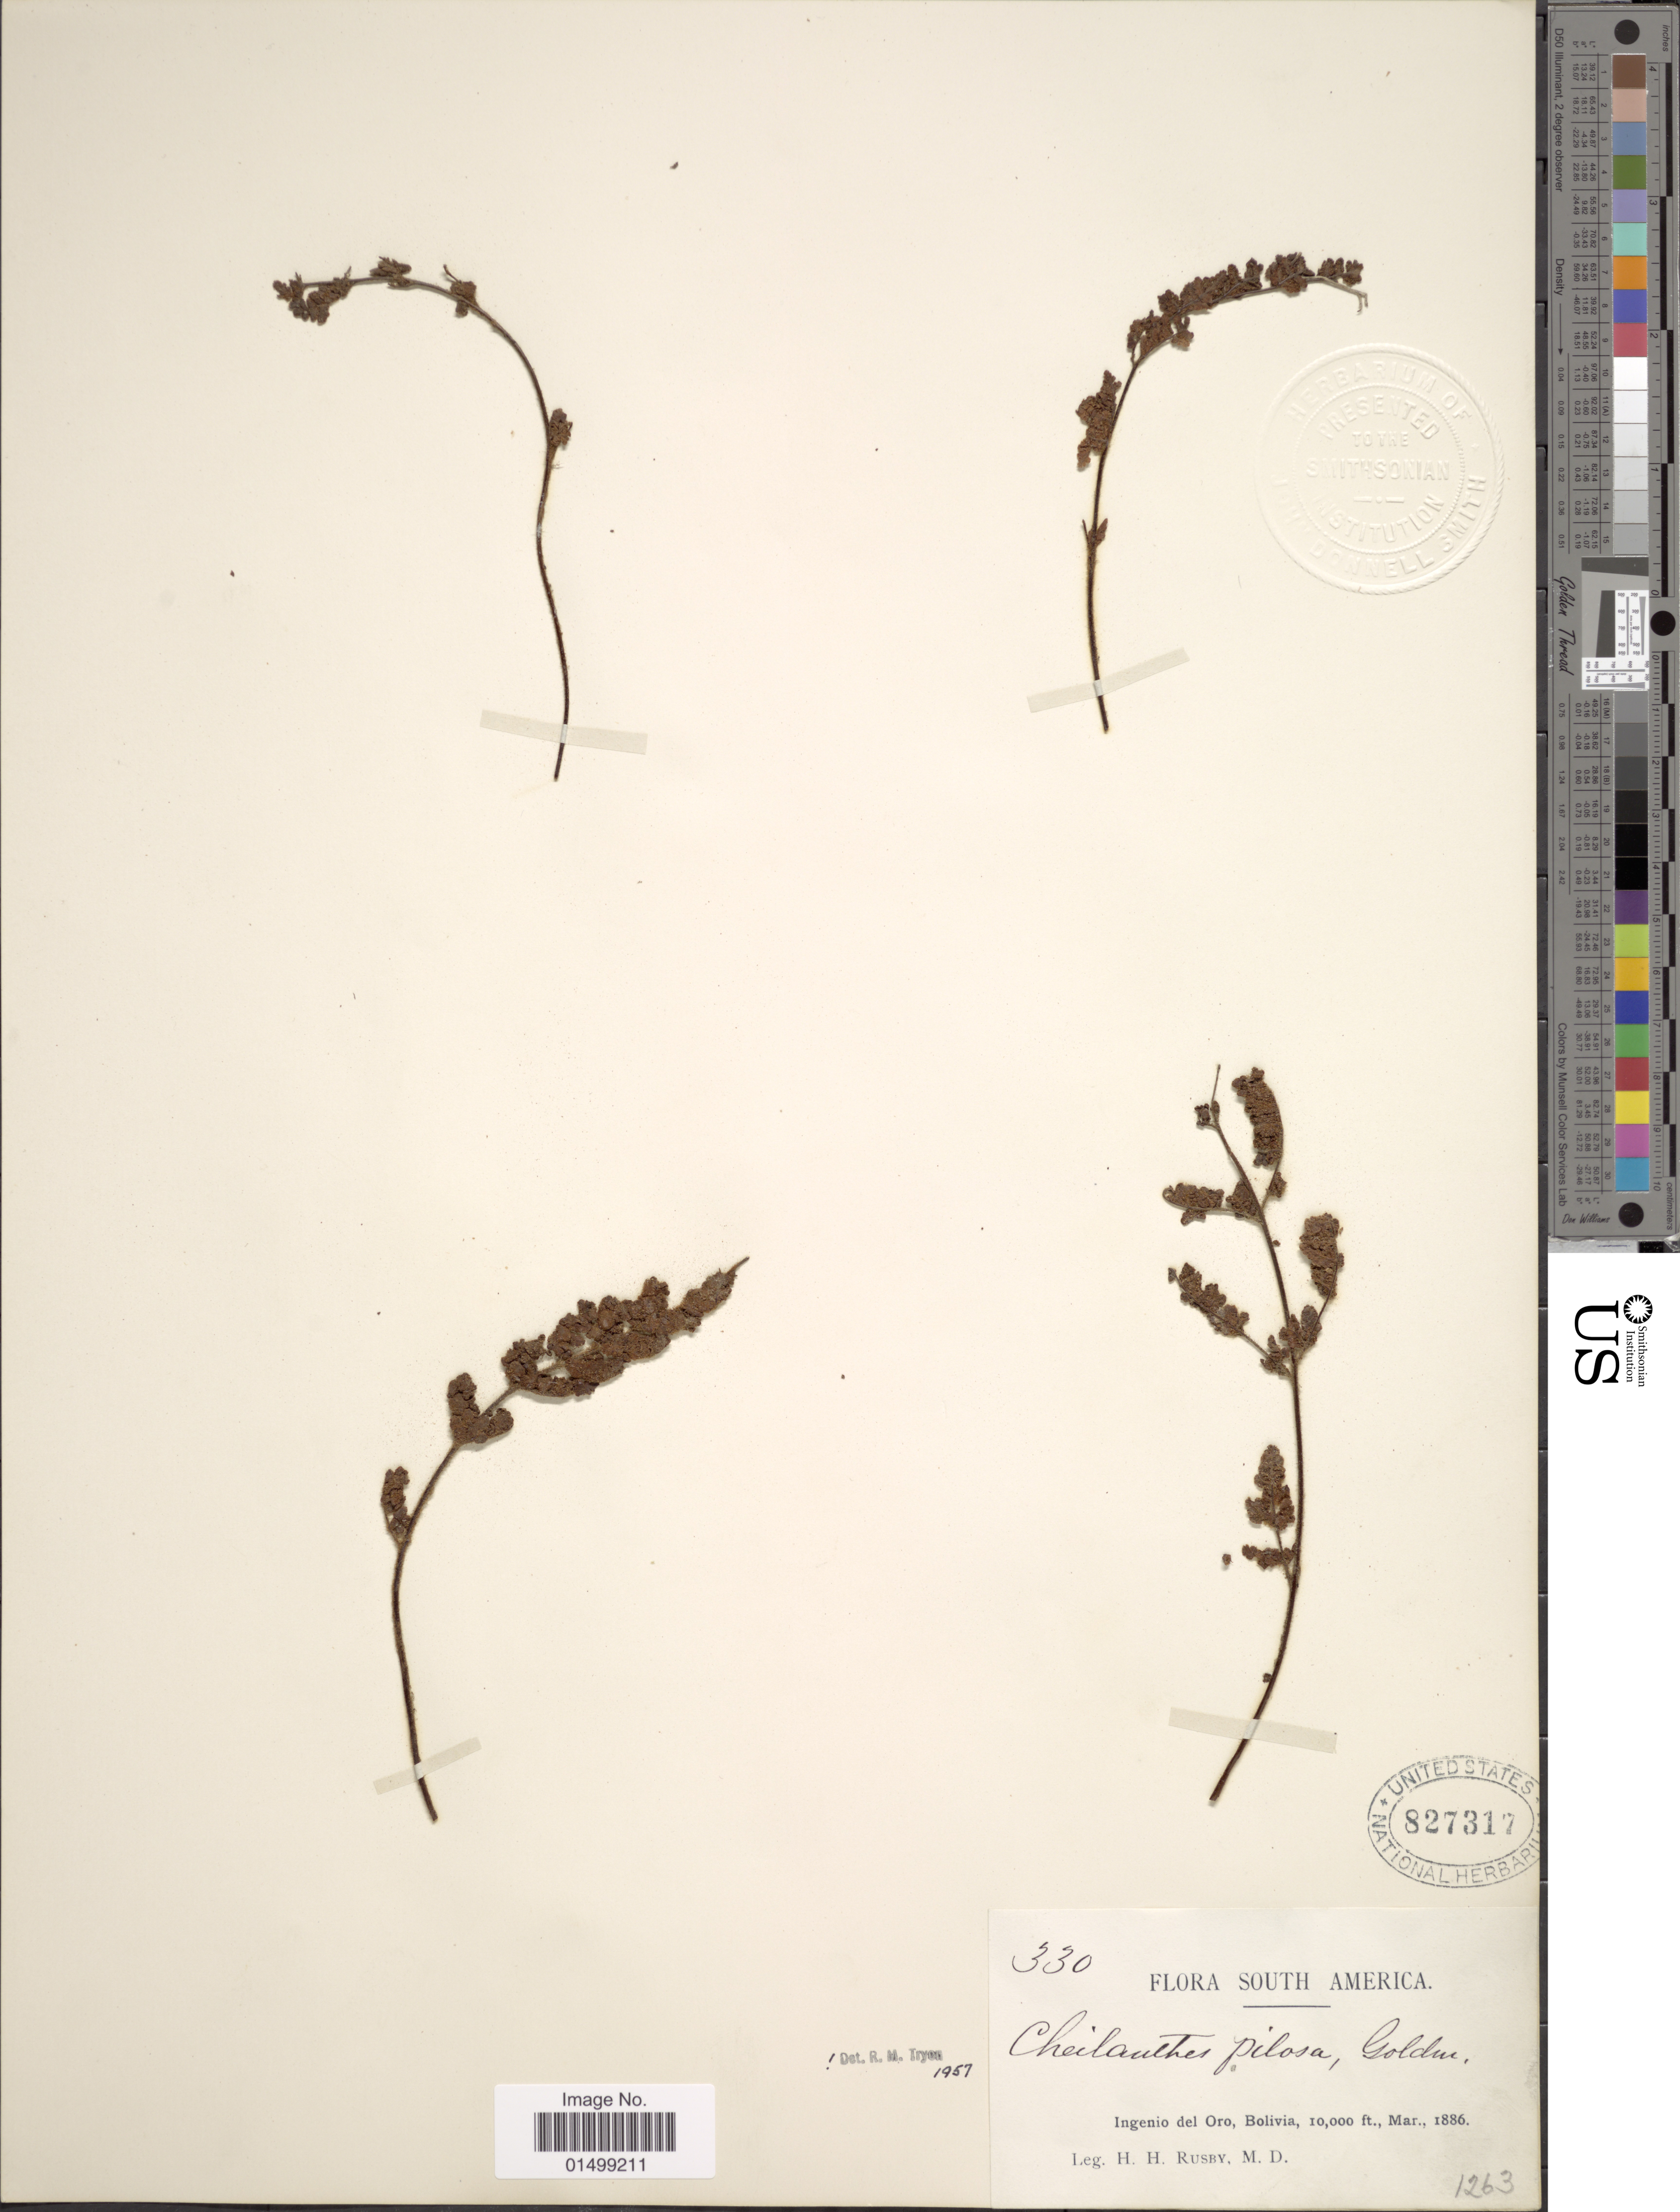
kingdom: Plantae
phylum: Tracheophyta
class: Polypodiopsida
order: Polypodiales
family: Pteridaceae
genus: Cheilanthes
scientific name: Cheilanthes pilosa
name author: Goldm.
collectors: H. H. Rusby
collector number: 330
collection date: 1886-03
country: Bolivia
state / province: Potosí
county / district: Potasí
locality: Ingenio del Oro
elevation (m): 3048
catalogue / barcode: US 827317